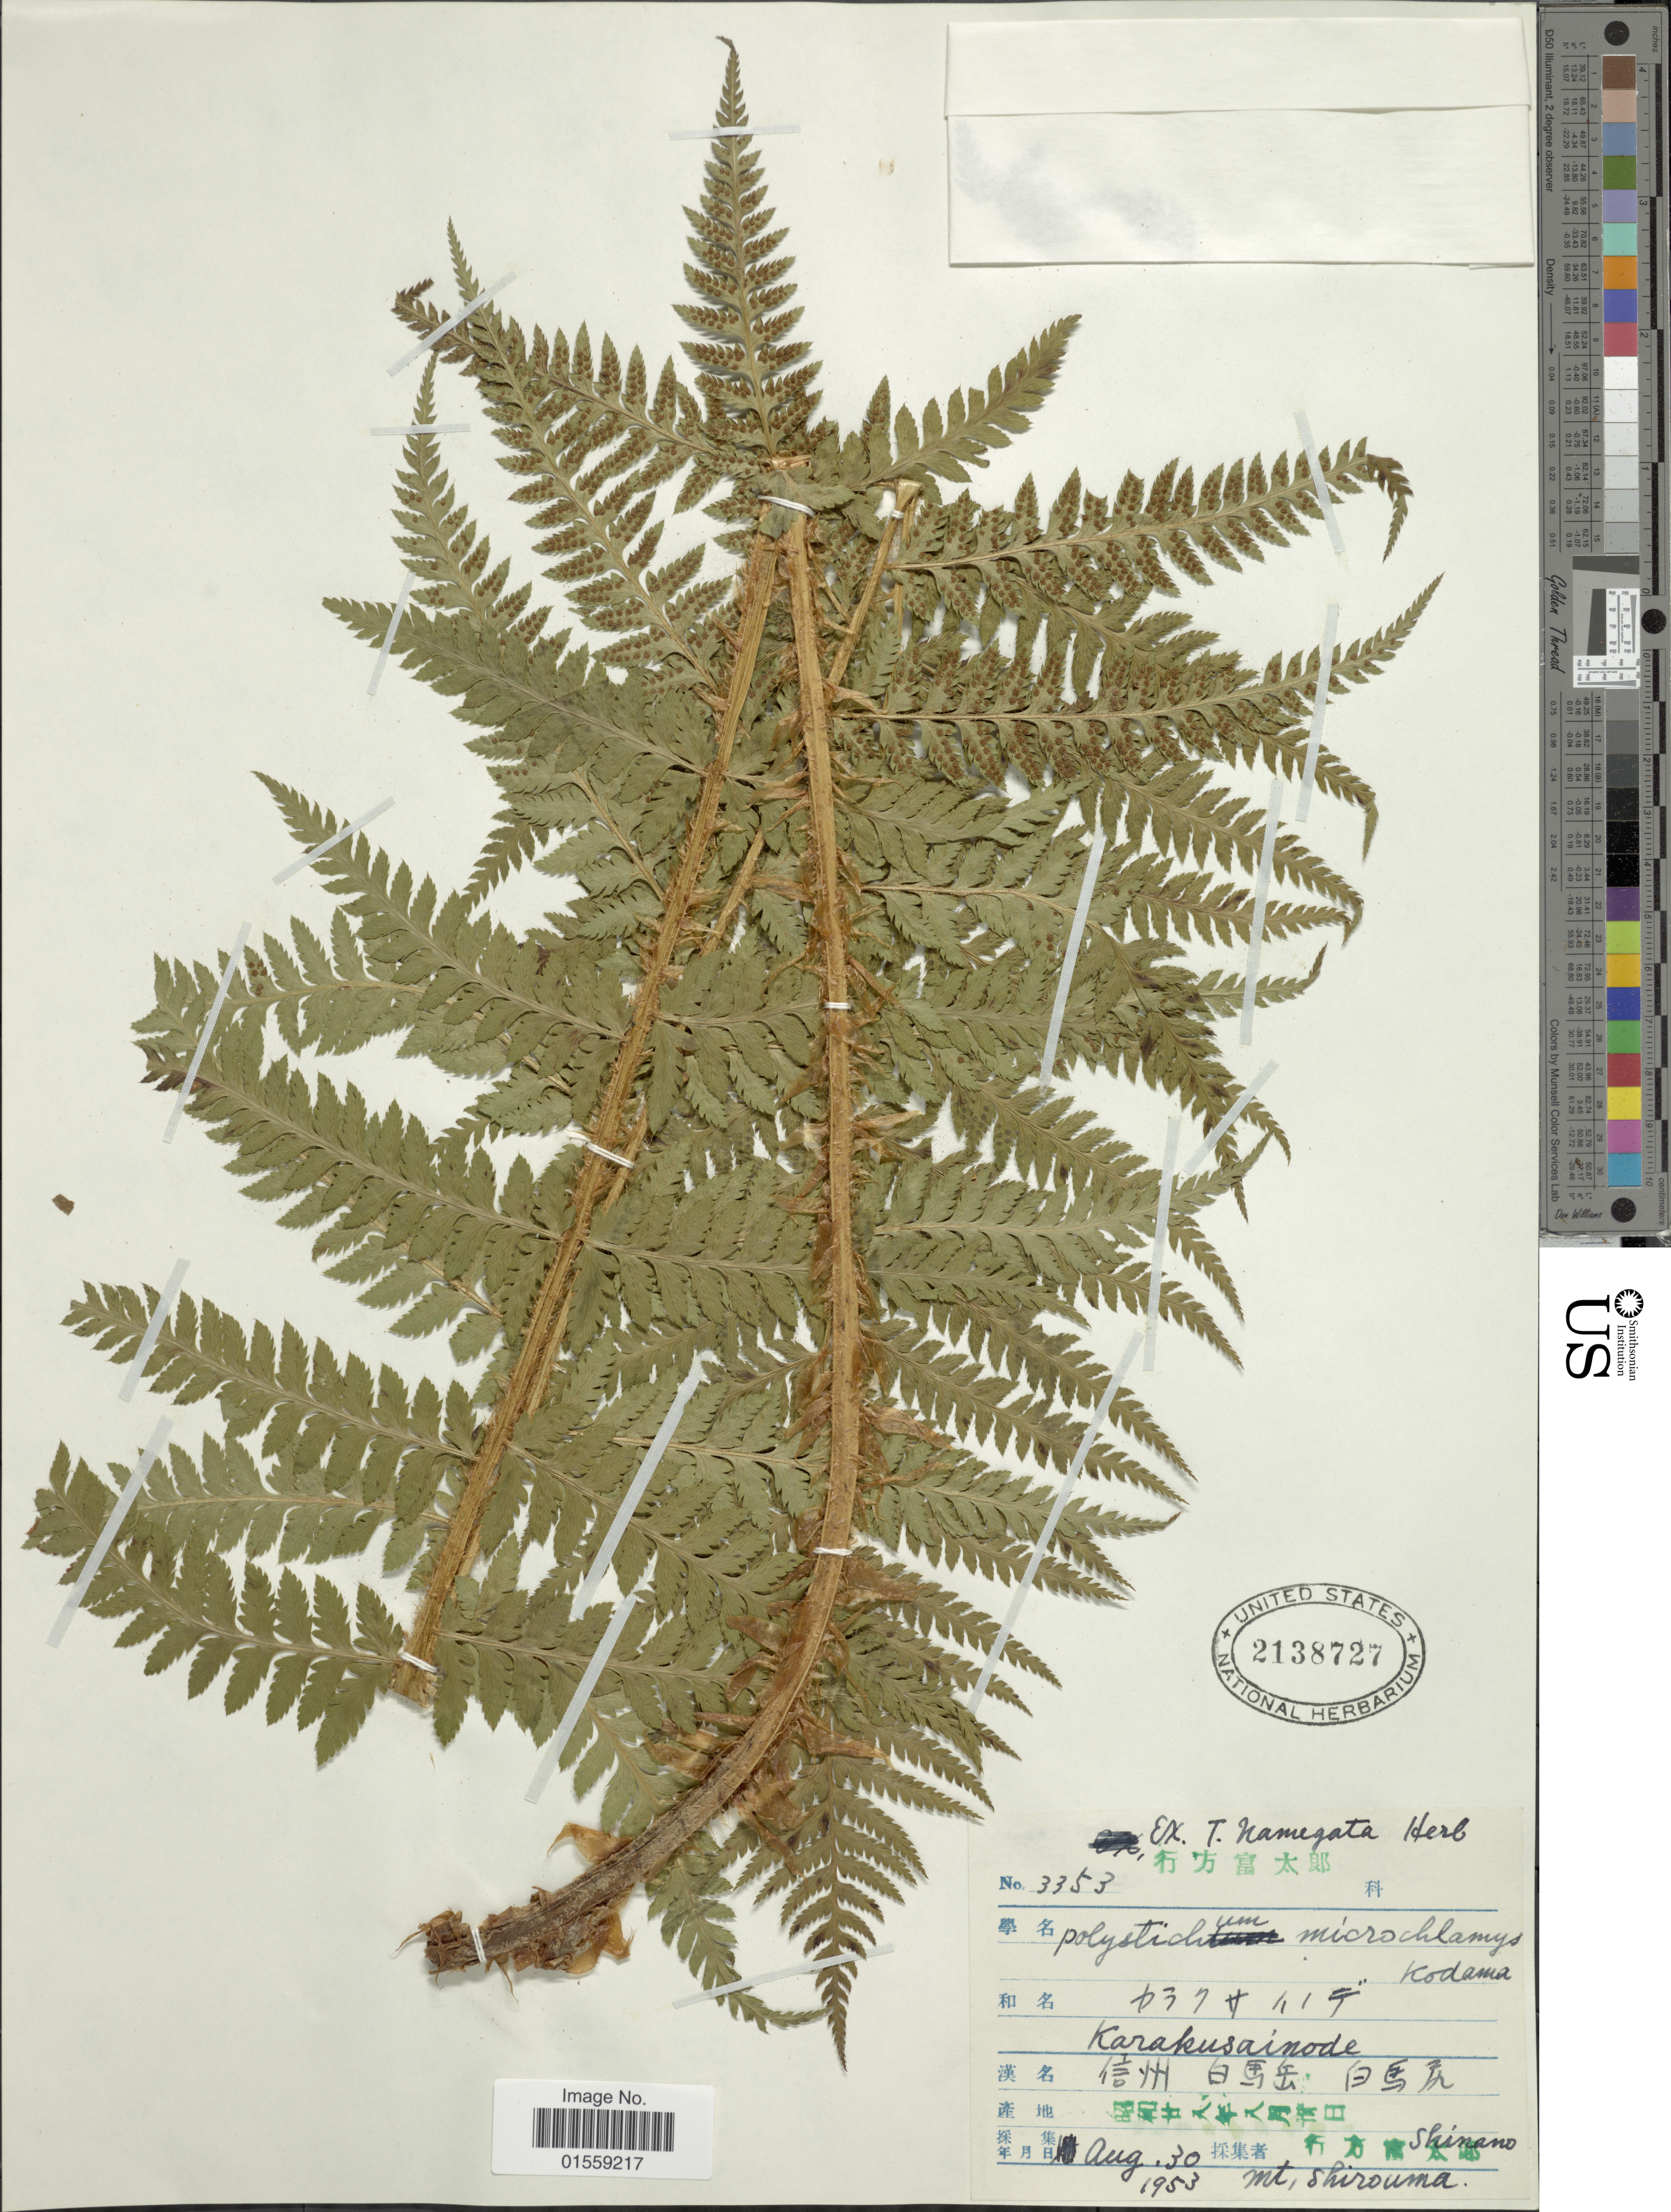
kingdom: Plantae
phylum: Tracheophyta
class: Polypodiopsida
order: Polypodiales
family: Dryopteridaceae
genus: Polystichum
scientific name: Polystichum microchlamys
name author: (Christ) Matsum.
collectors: ex herb. T. Namegate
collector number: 3353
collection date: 1953-08-30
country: Japan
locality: Shinano, mt, Shirouma.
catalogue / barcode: US 2138727